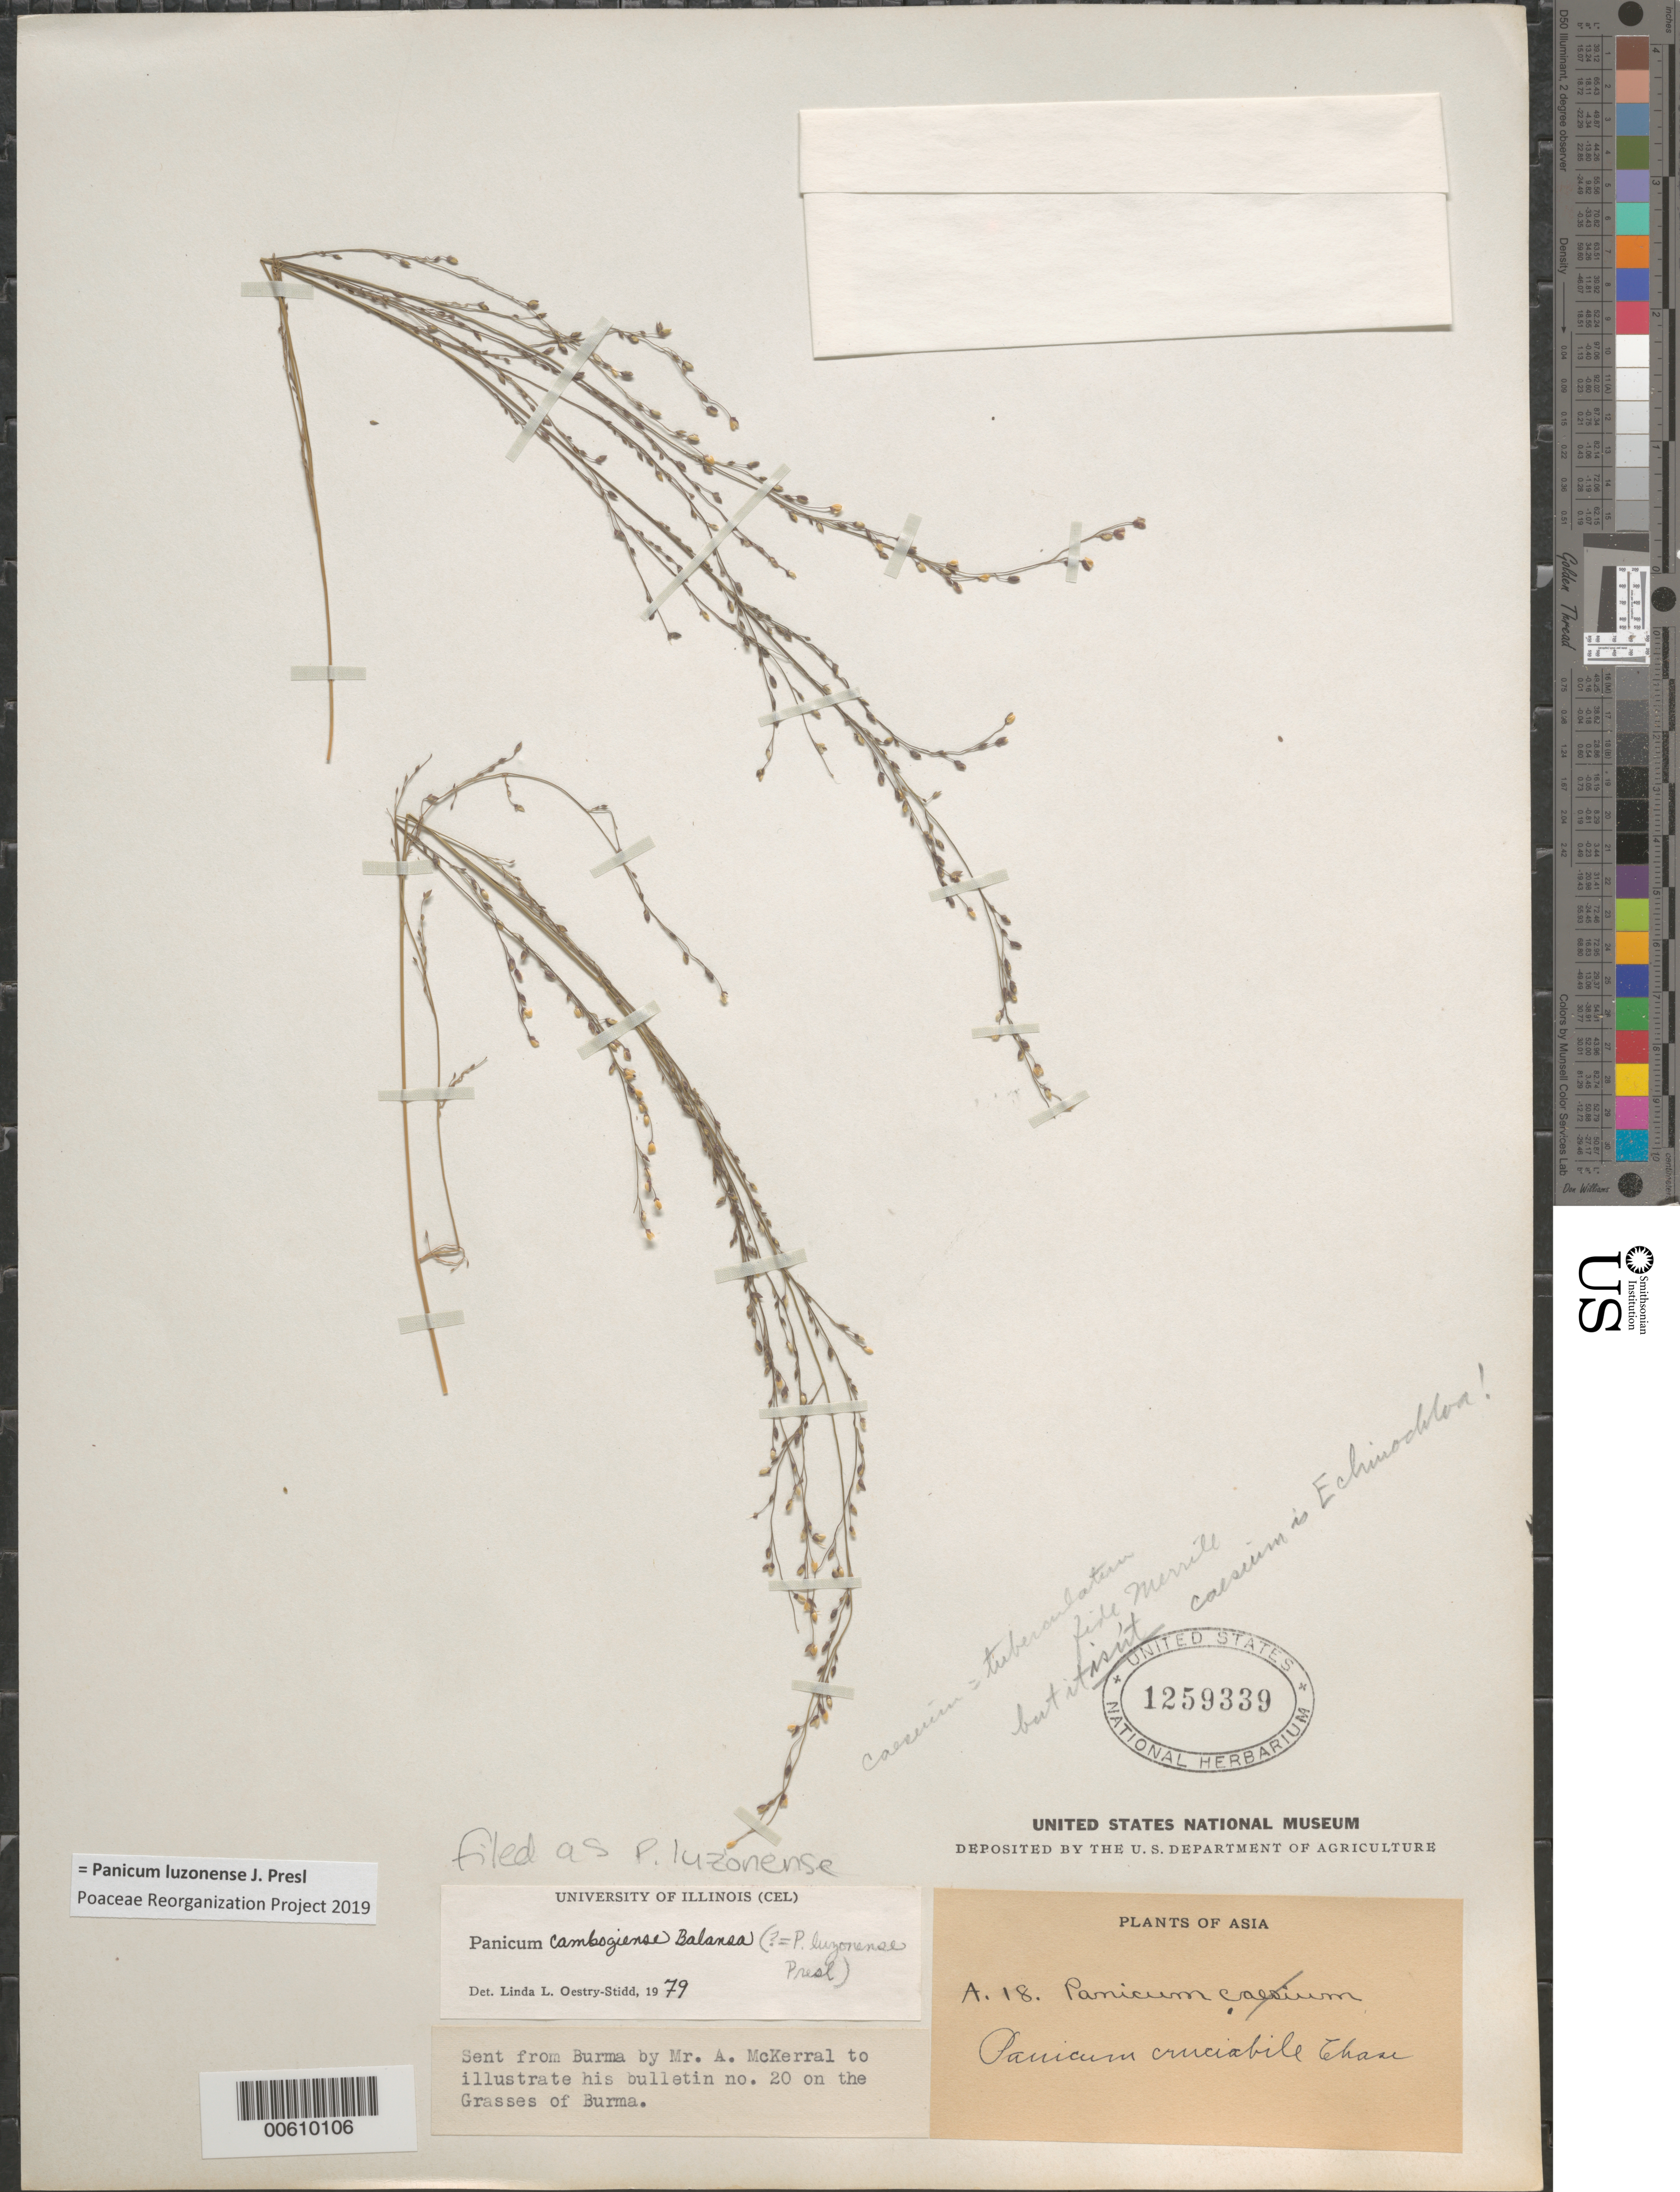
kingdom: Plantae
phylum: Tracheophyta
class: Liliopsida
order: Poales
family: Poaceae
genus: Panicum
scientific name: Panicum luzonense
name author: J. Presl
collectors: A. McKerral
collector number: A 18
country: Myanmar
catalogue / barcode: US 1259339